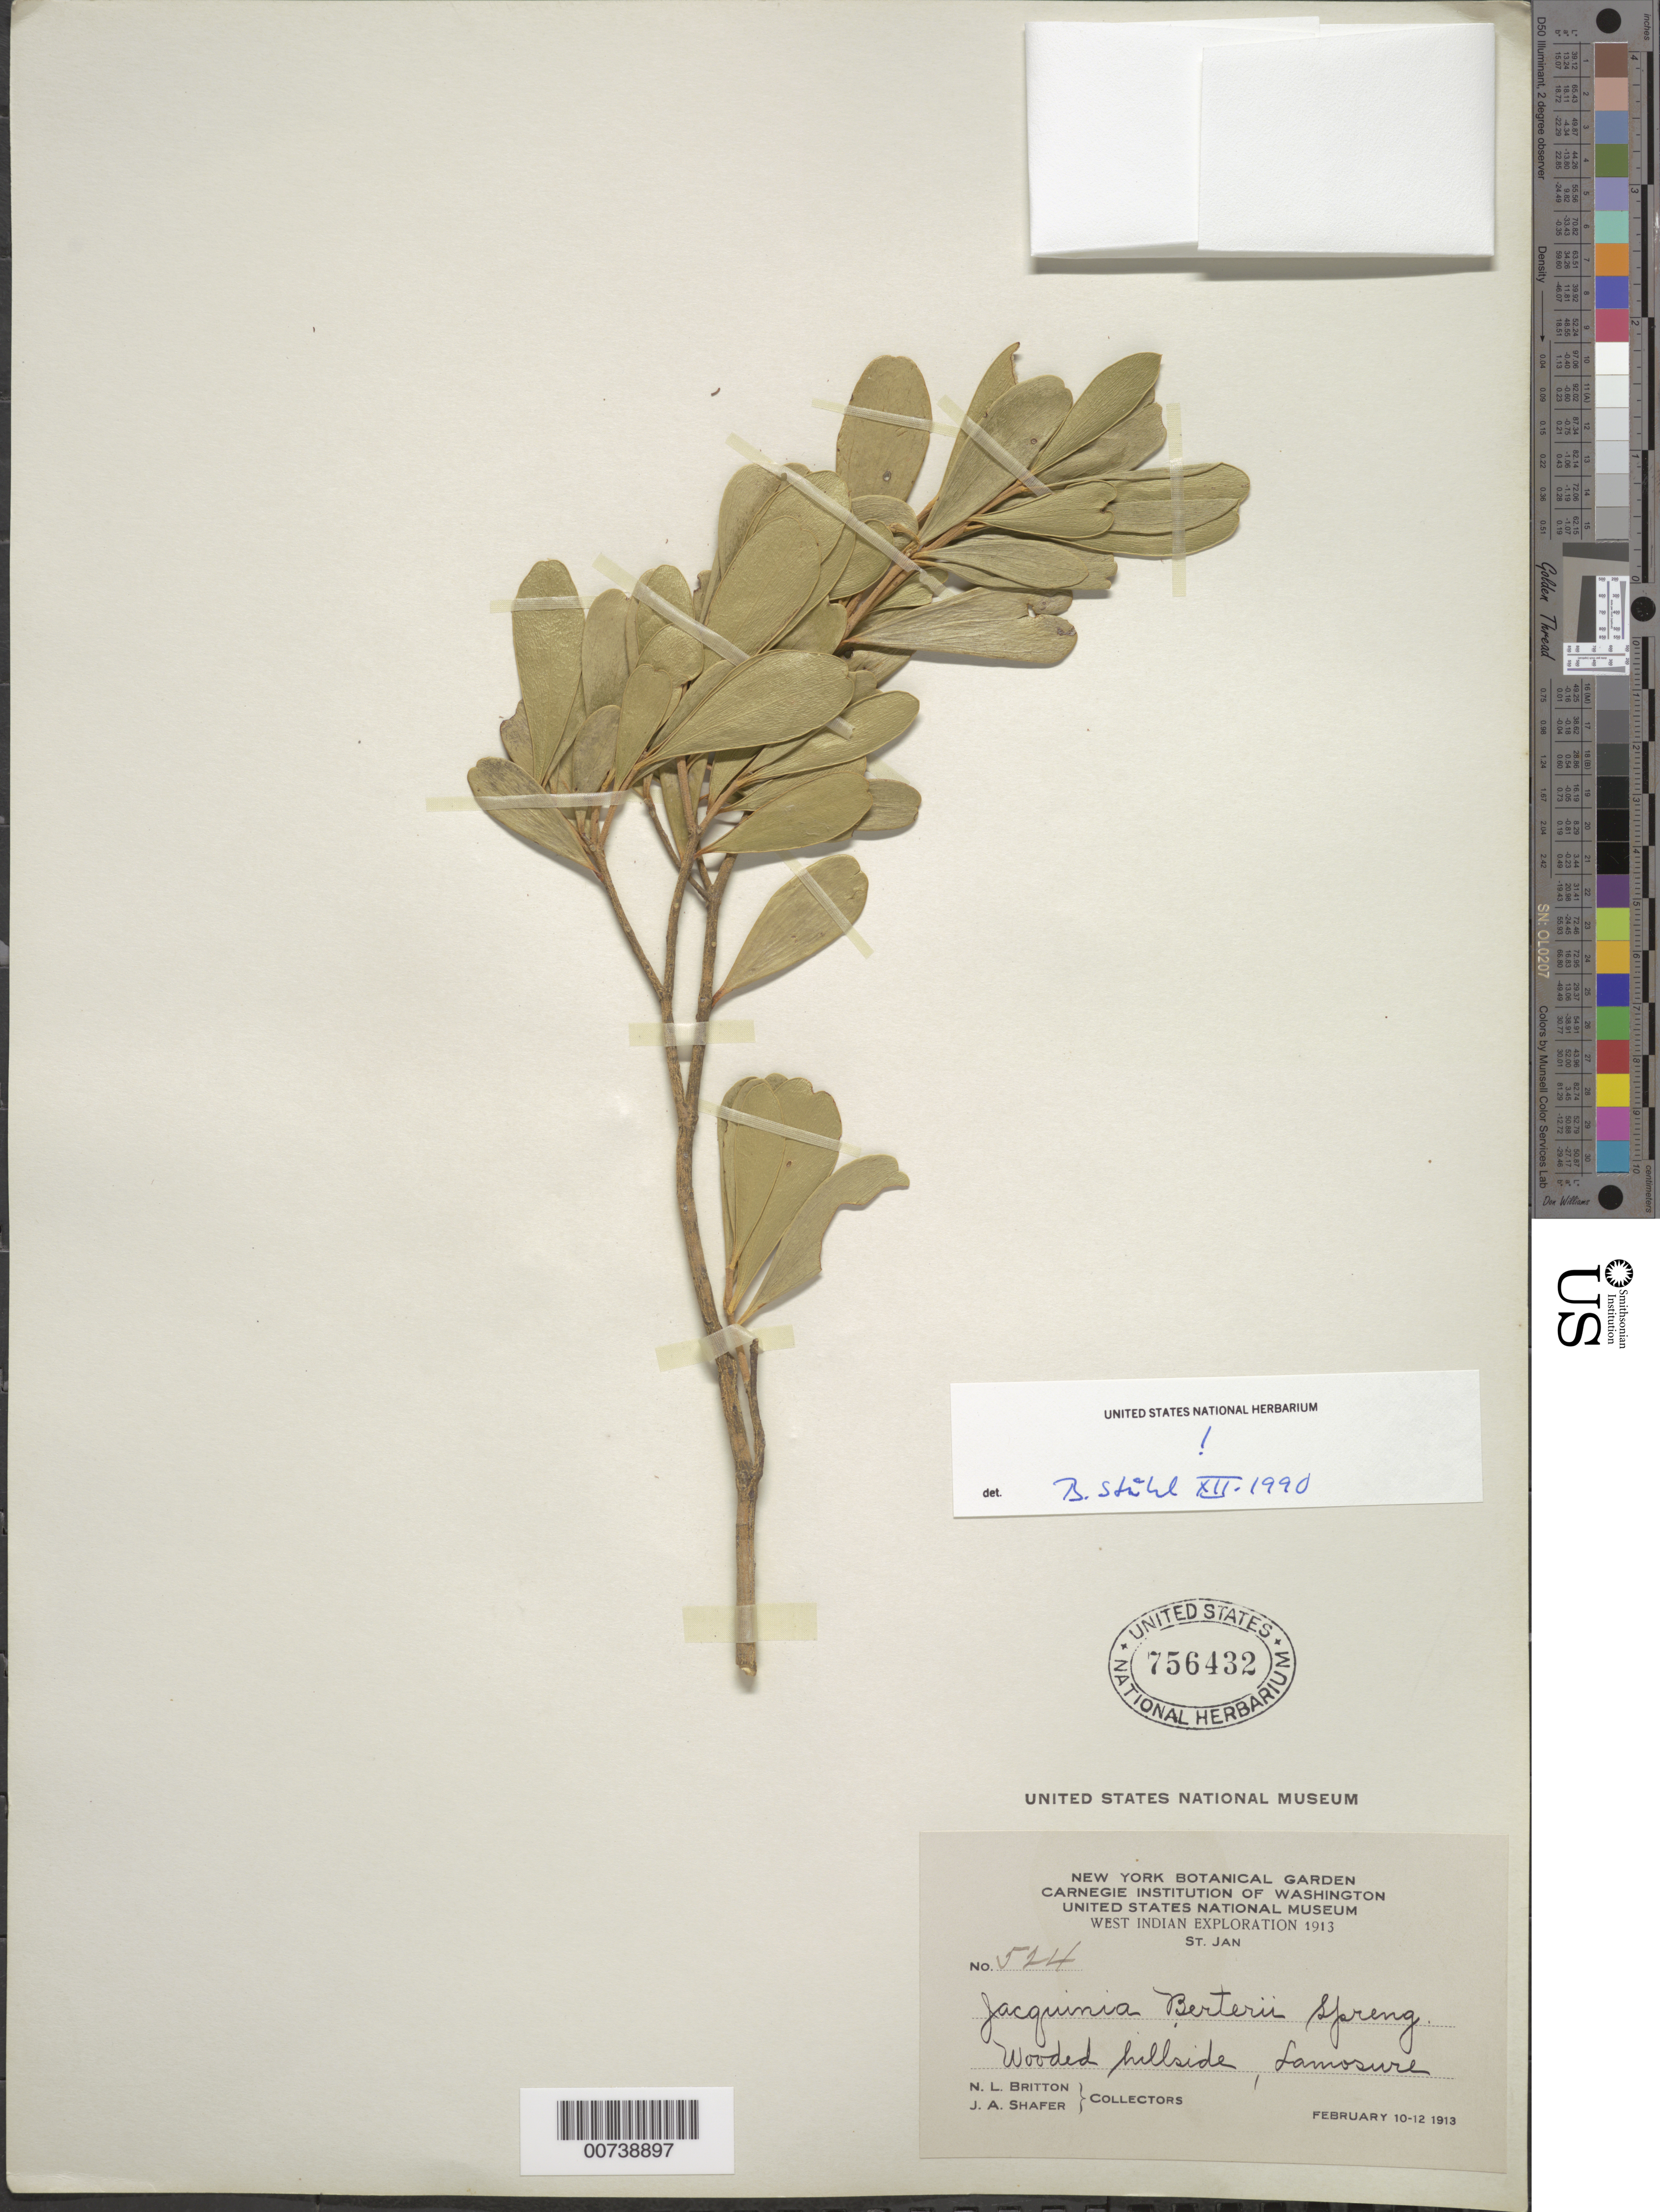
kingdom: Plantae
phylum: Tracheophyta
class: Magnoliopsida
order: Ericales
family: Primulaceae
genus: Jacquinia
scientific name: Jacquinia berteroi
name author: Spreng.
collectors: N. Britton & J. A. Shafer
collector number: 524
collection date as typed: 10 Feb 1913 to 12 Feb 1913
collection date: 1913-02-10/1913-02-12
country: U.S. Virgin Islands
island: St. John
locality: Lamosure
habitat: Wooded hillside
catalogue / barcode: US 756432